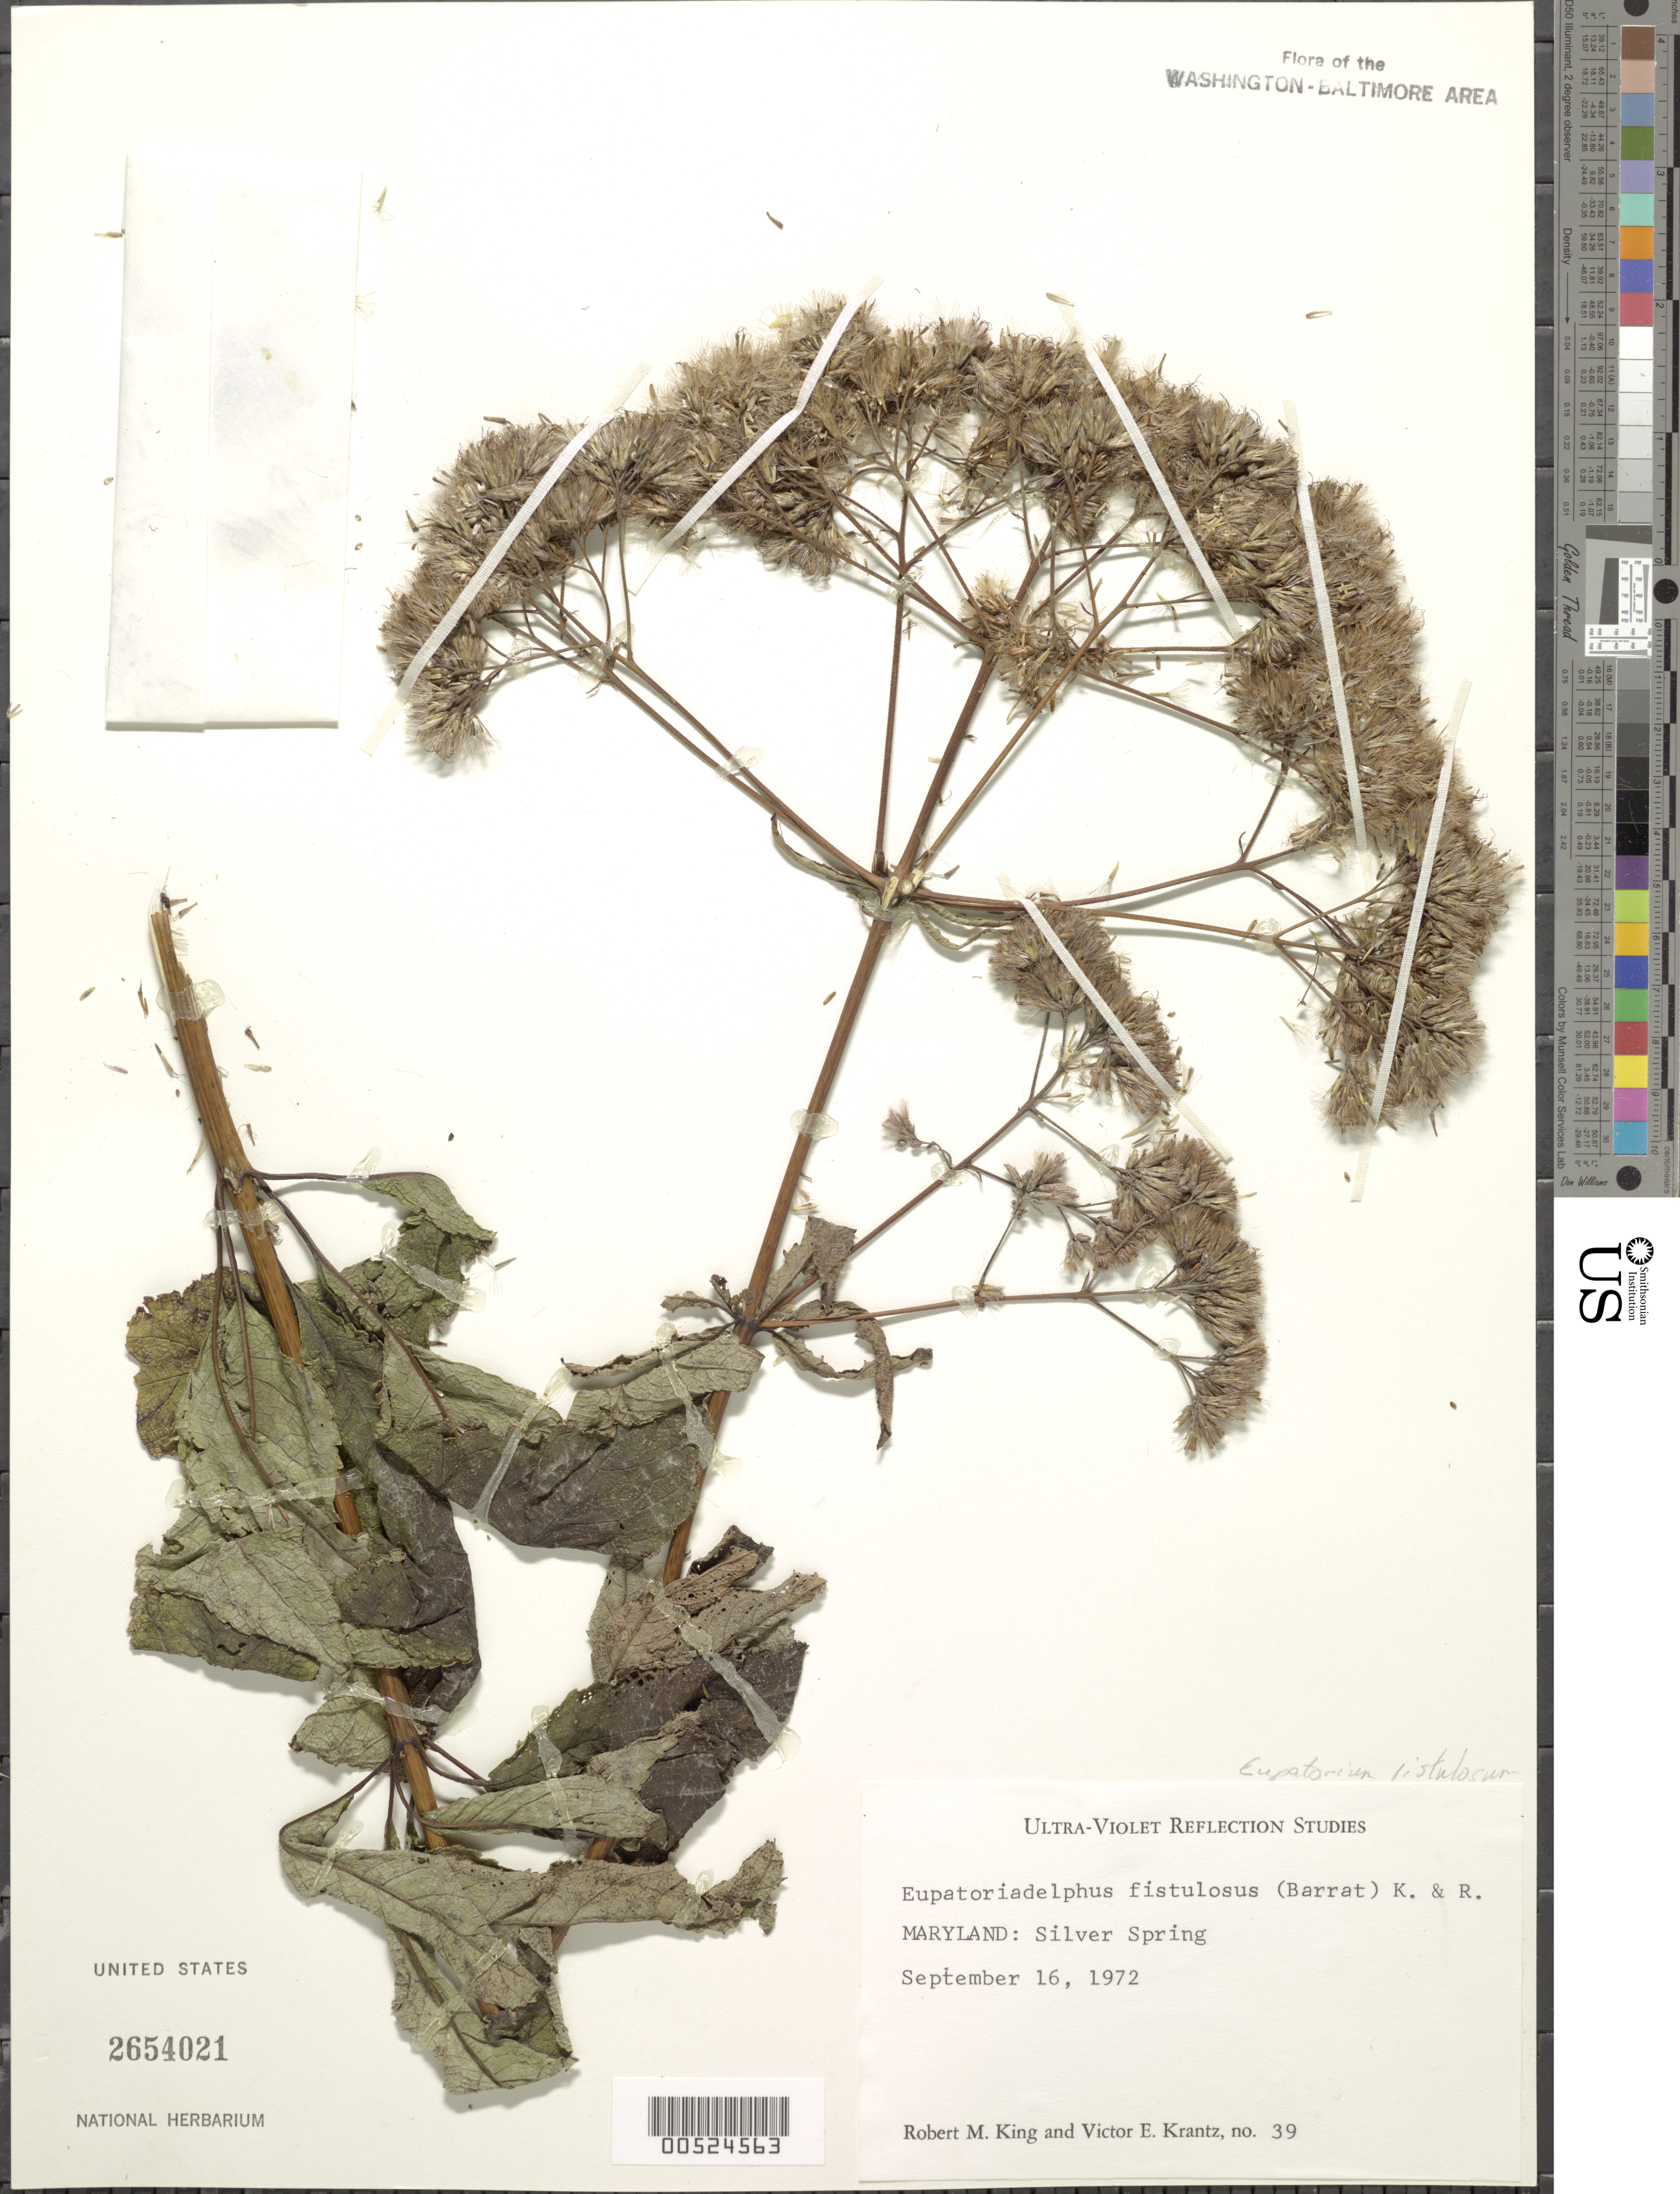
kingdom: Plantae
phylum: Tracheophyta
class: Magnoliopsida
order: Asterales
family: Asteraceae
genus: Eupatorium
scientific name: Eupatorium fistulosum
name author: Barratt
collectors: R. M. King & V. Krantz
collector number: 39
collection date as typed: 16 Sep 1972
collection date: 1972-09-16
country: United States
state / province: Maryland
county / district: Montgomery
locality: Silver Spring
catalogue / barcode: US 2654021